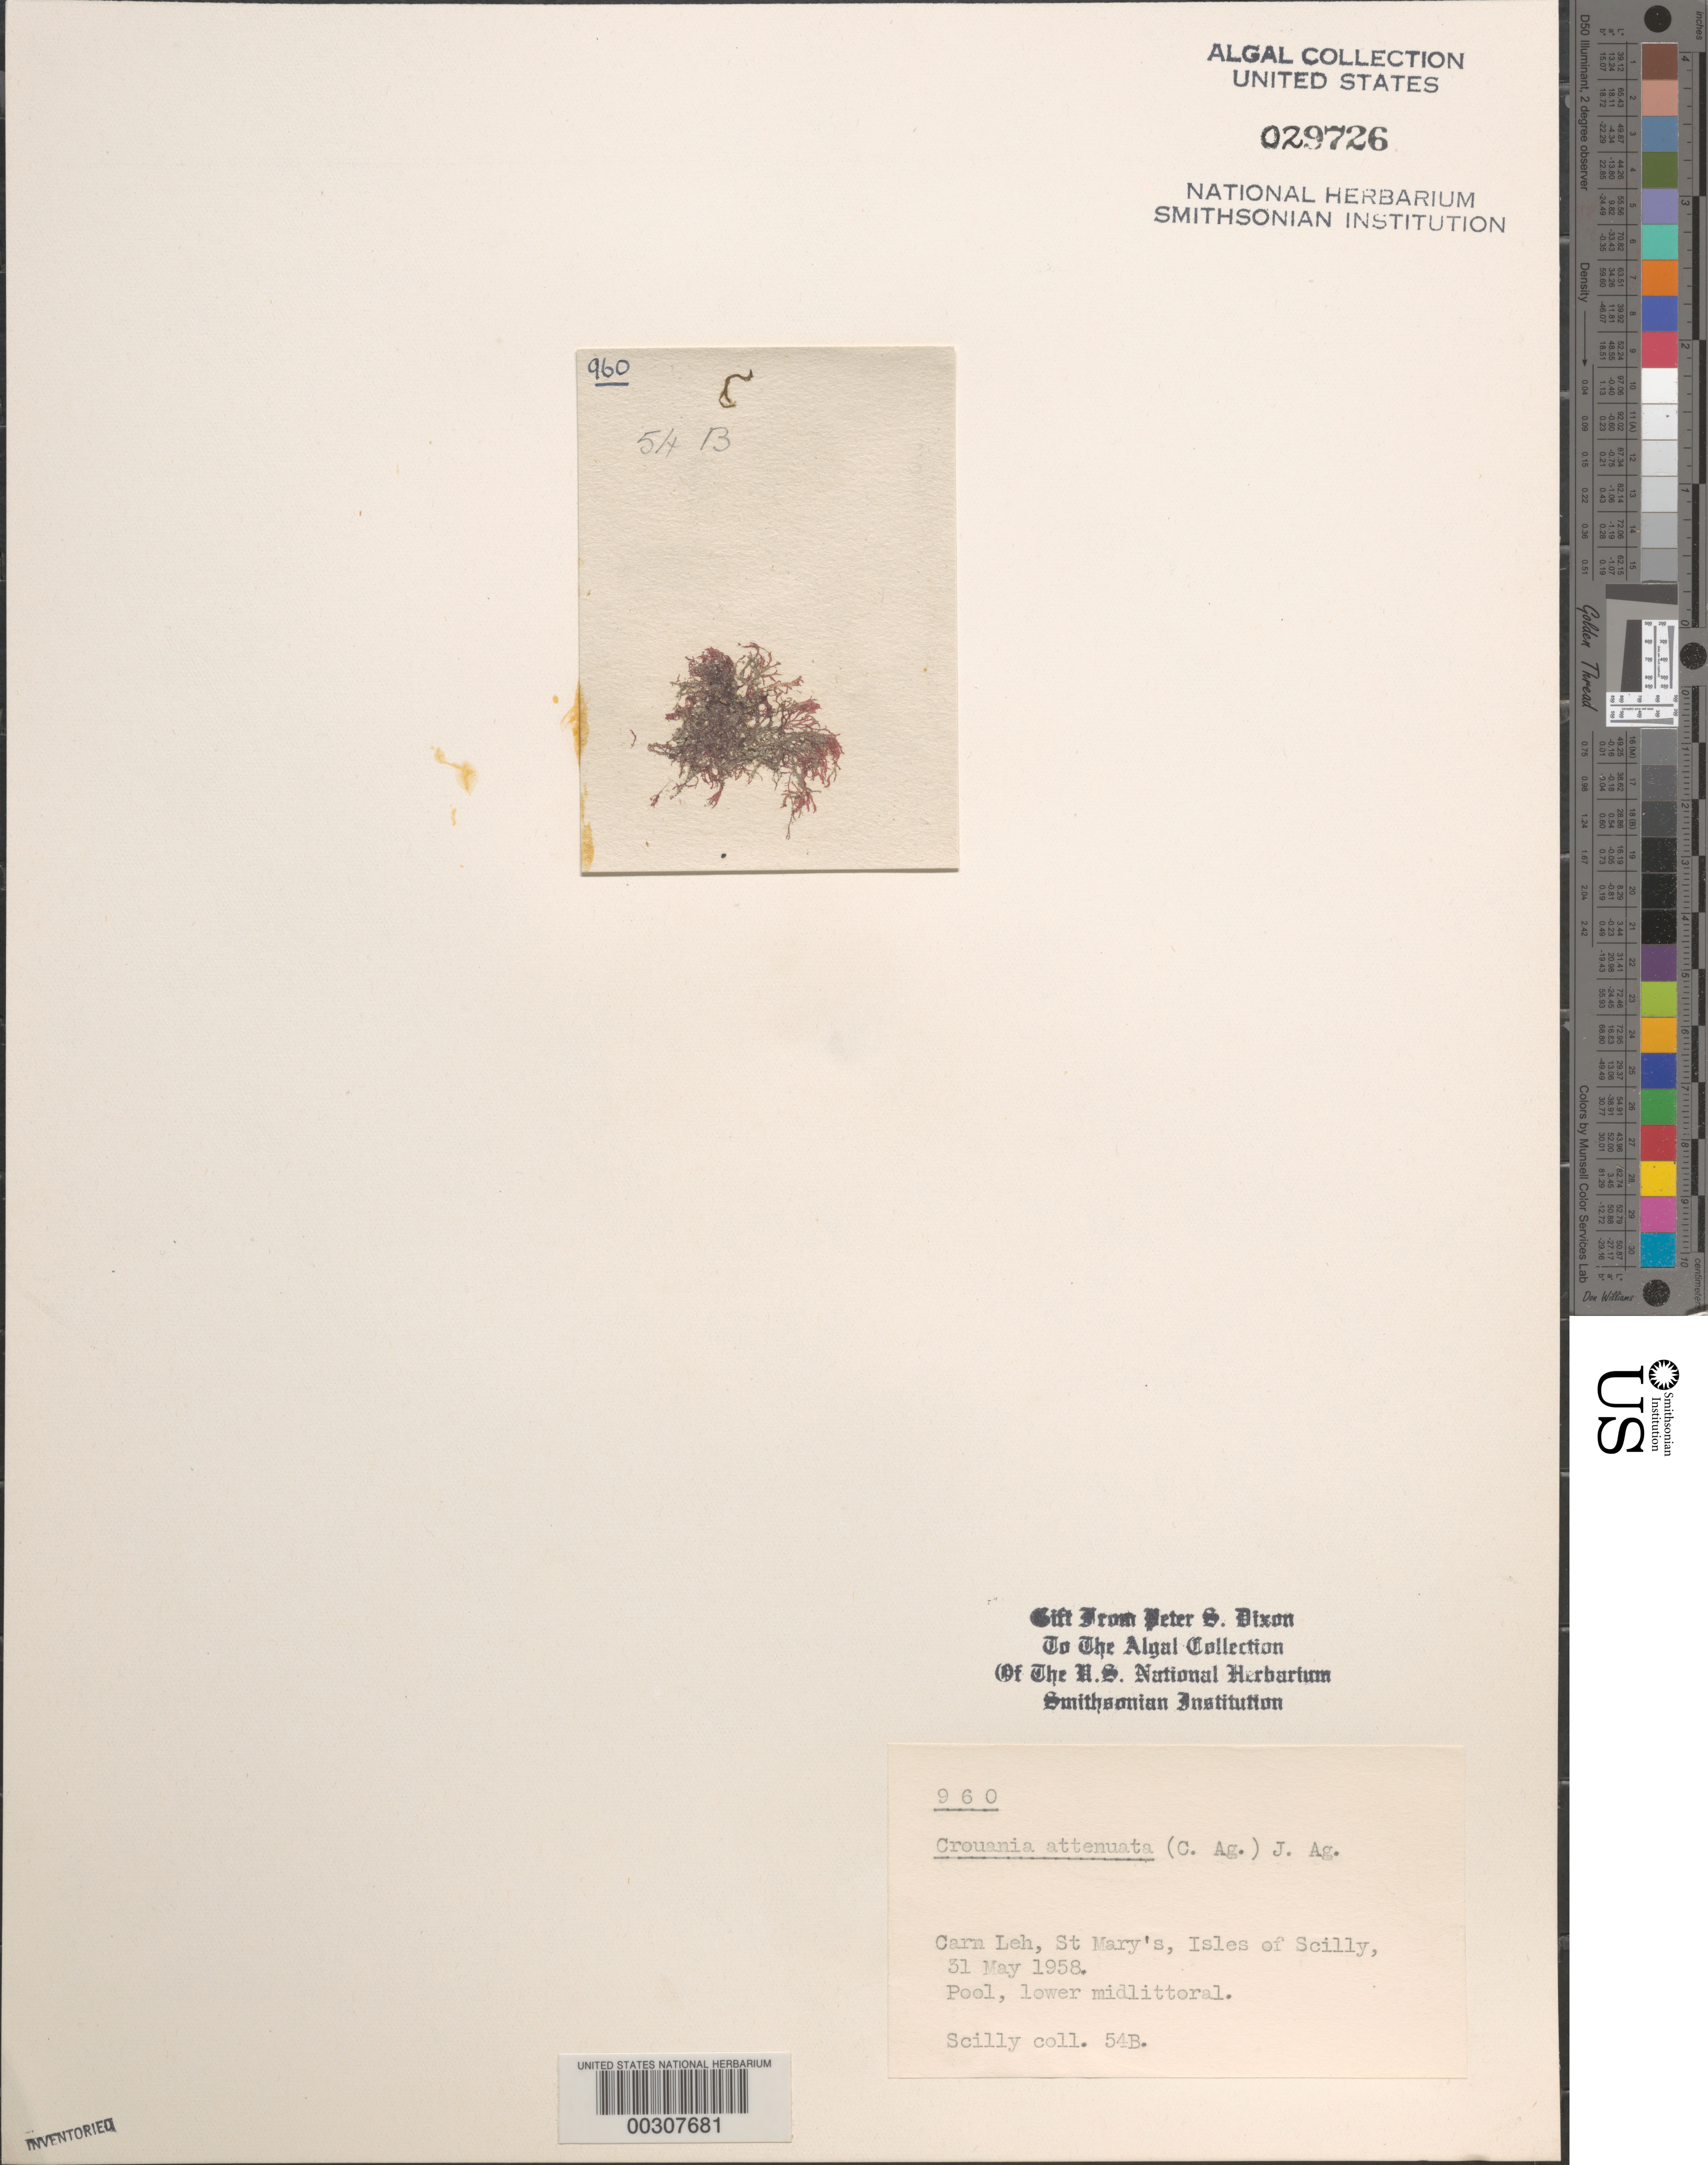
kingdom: Plantae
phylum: Rhodophyta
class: Florideophyceae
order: Ceramiales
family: Callithamniaceae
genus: Crouania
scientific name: Crouania attenuata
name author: (C. Agardh) J. Agardh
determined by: Dixon, P. S.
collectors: P. S. Dixon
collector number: PSD 960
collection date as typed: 31 May 1958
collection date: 1958-05-31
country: United Kingdom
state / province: England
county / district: Council of the Isles of Scilly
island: St. Mary's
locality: Carn Leh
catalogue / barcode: US 29726